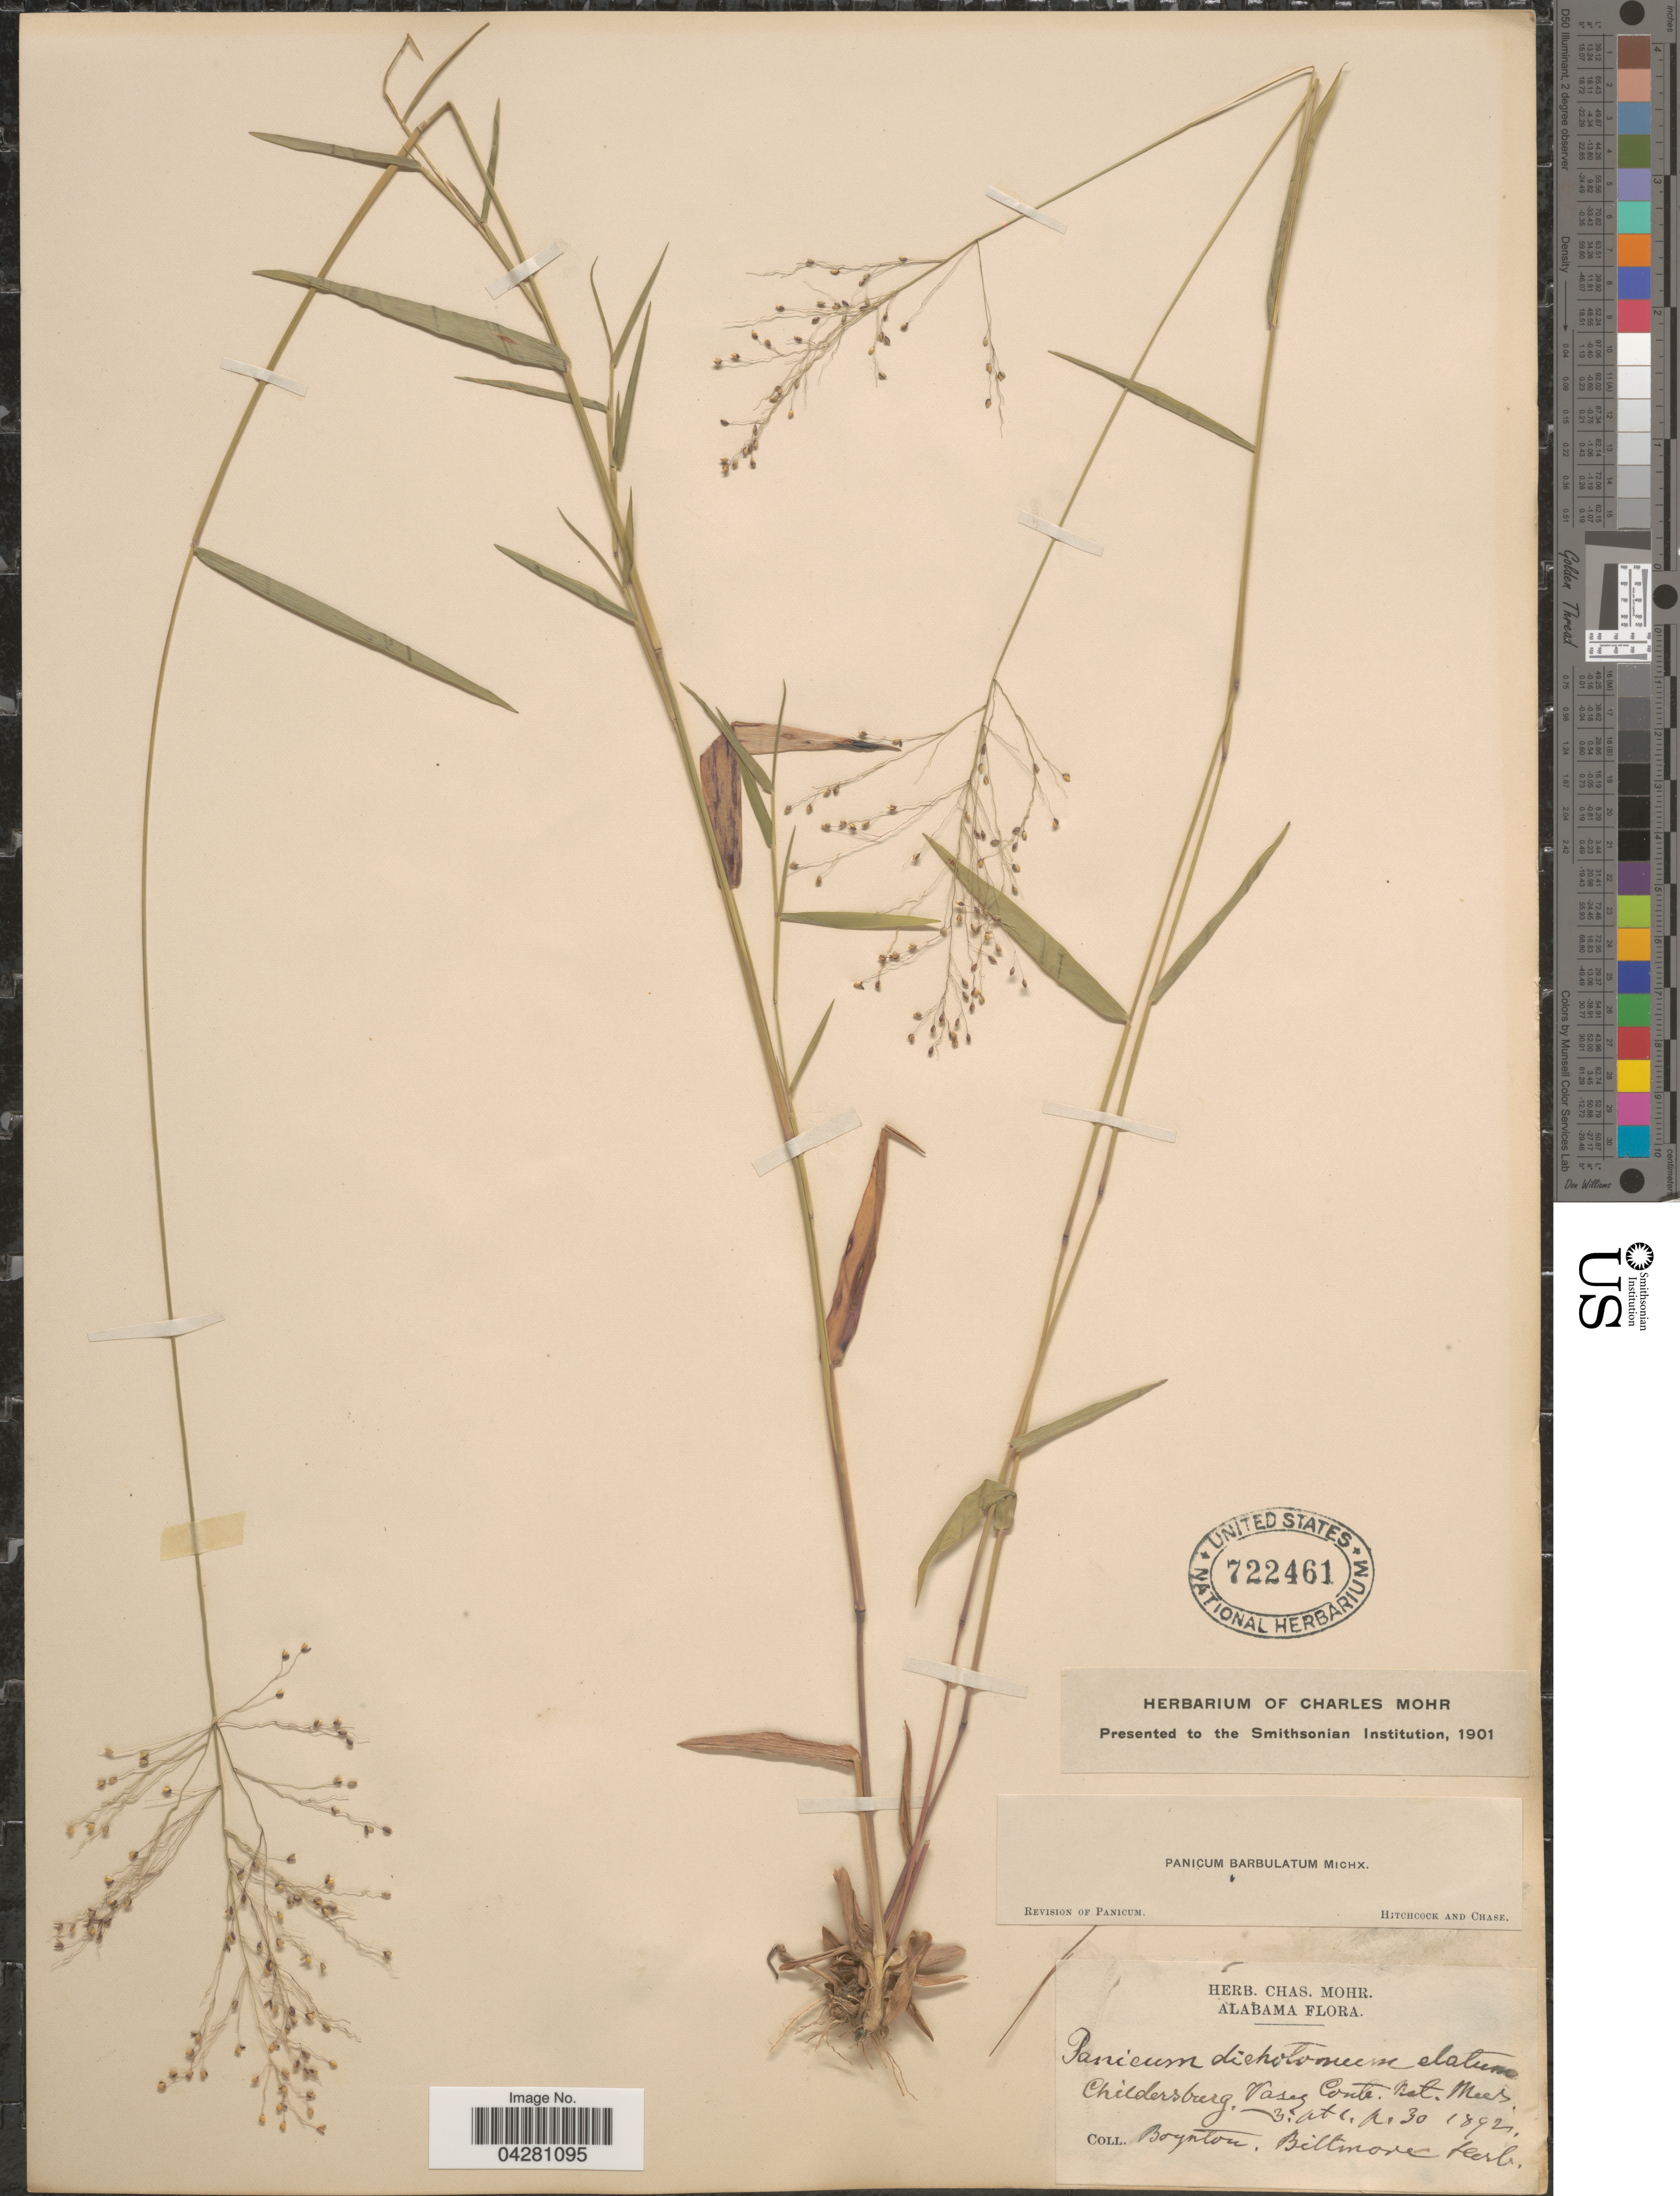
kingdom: Plantae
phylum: Tracheophyta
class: Liliopsida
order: Poales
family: Poaceae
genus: Dichanthelium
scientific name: Dichanthelium dichotomum var. dichotomum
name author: (L.) Gould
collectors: -. Boynton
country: United States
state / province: Alabama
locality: Childersburg.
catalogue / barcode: US 722461